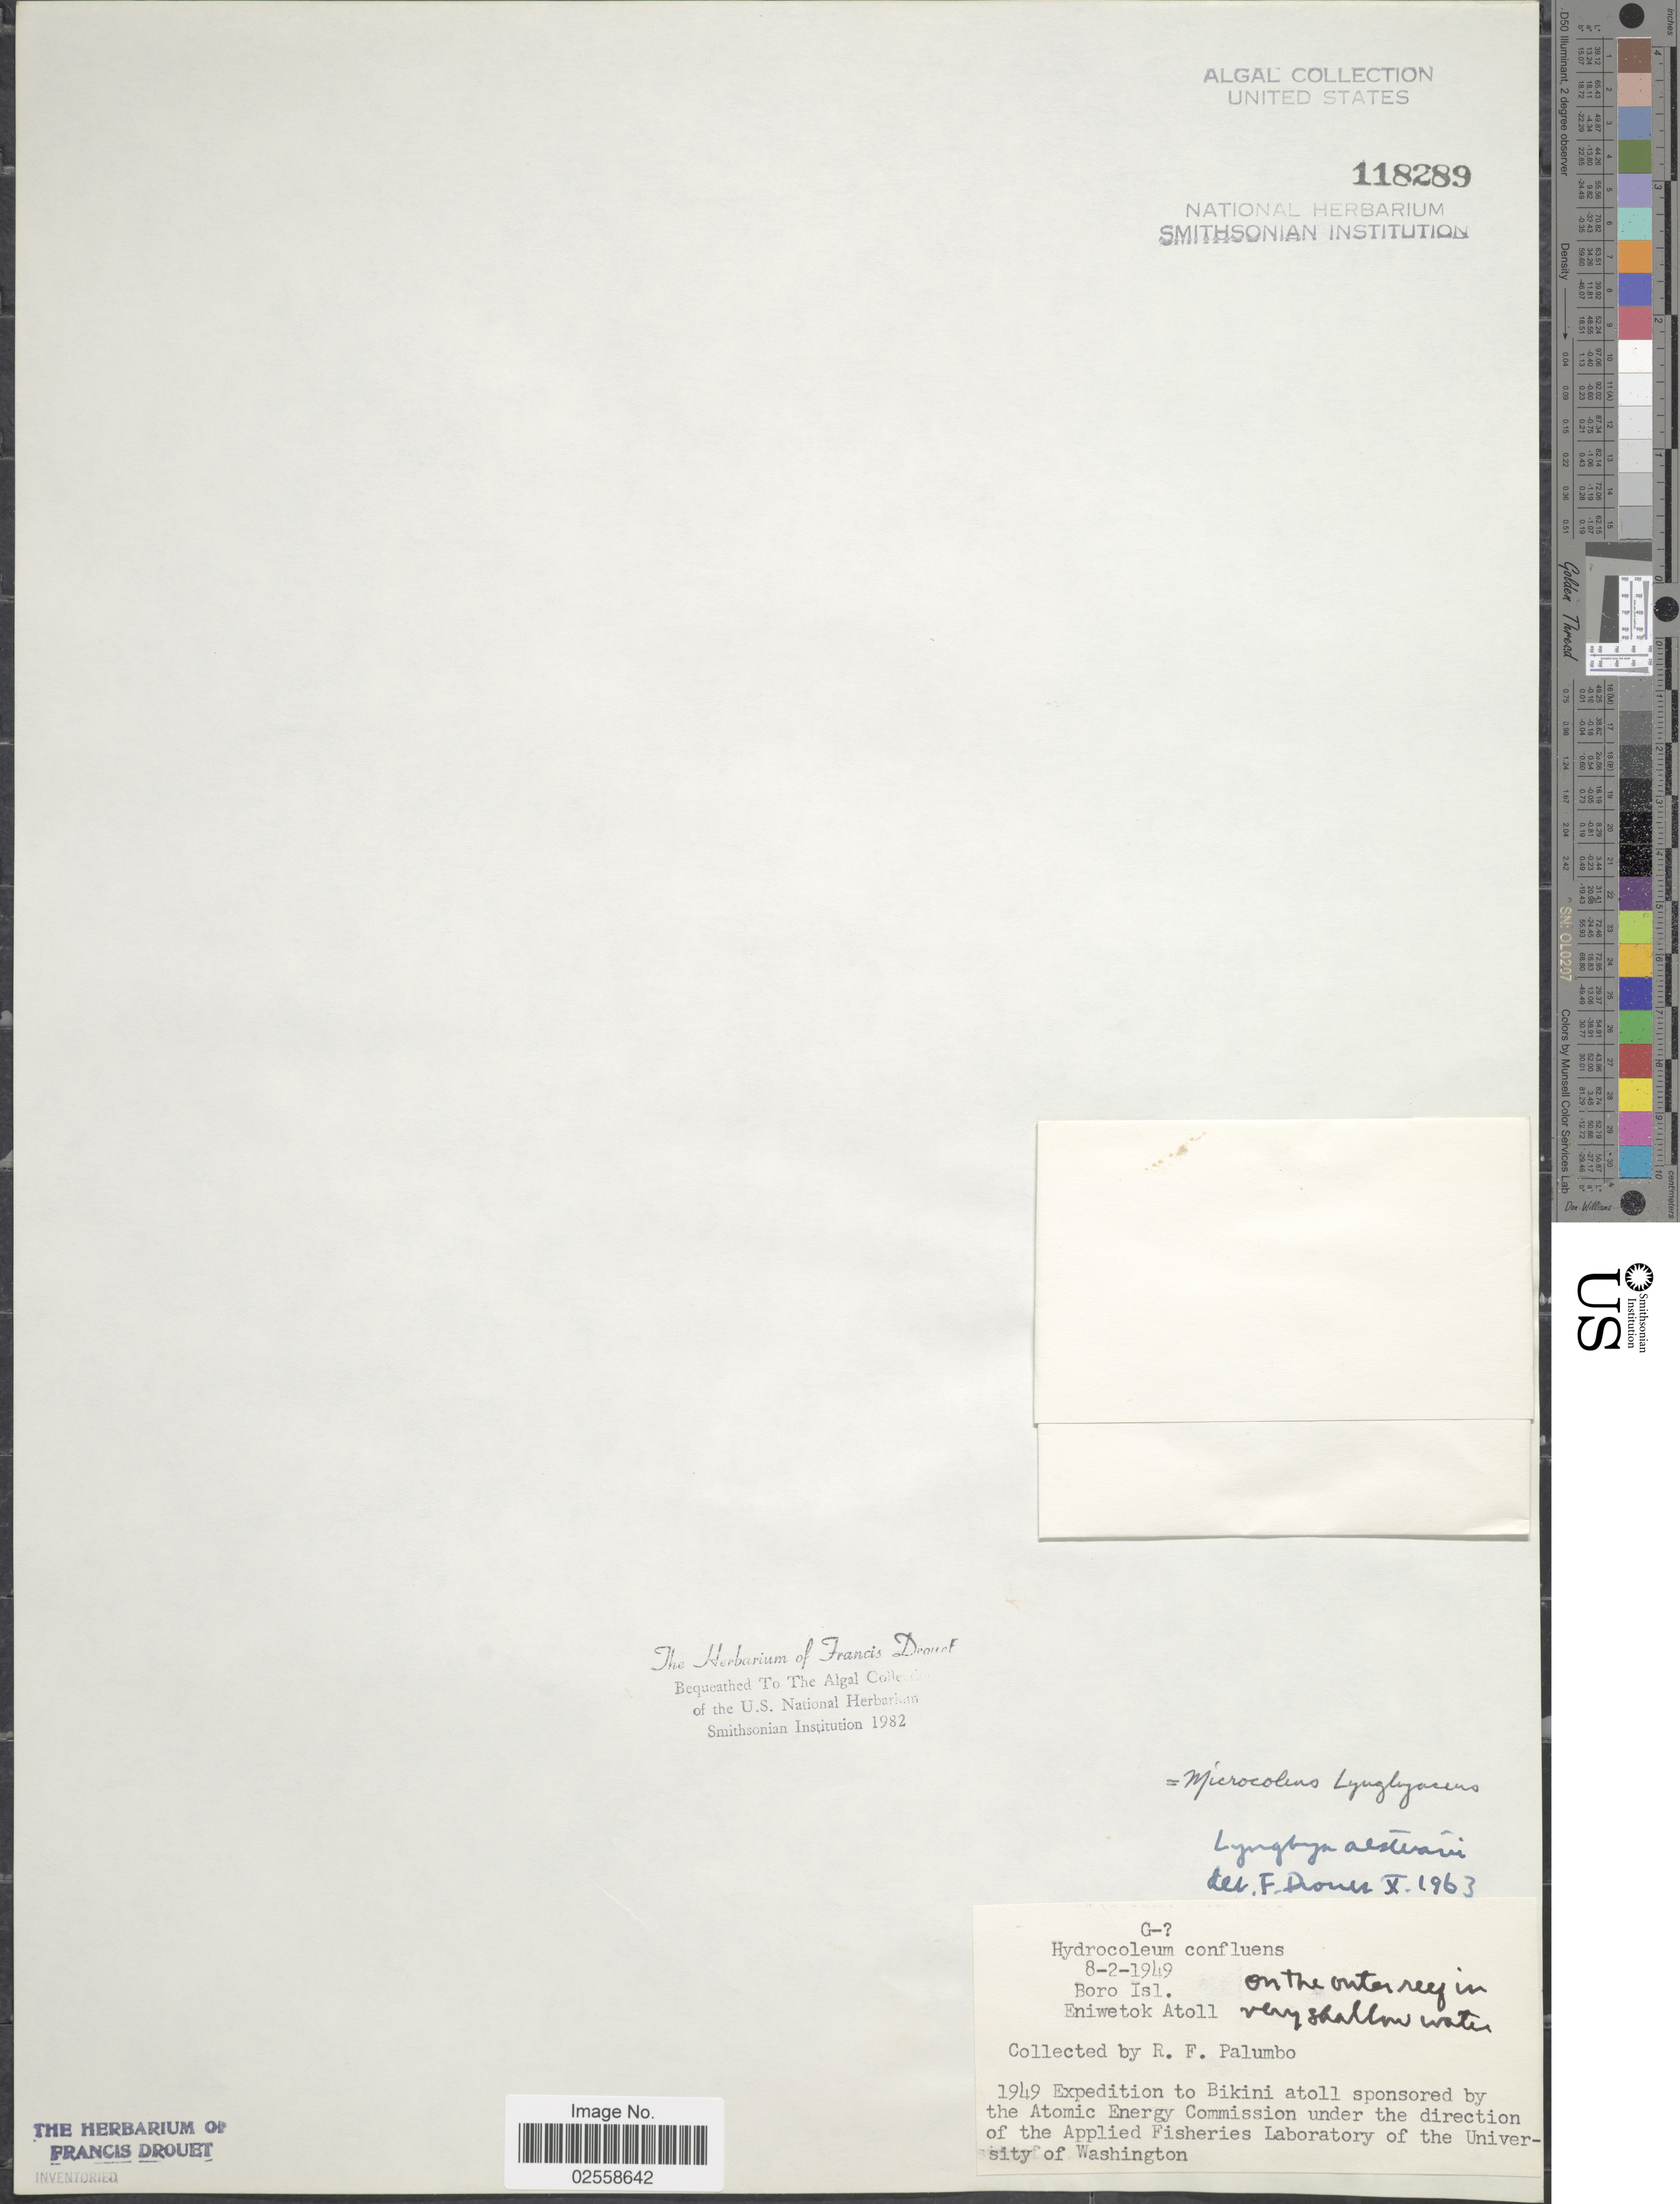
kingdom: Bacteria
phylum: Cyanobacteria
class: Cyanobacteriia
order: Cyanobacteriales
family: Microcoleaceae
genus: Microcoleus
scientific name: Microcoleus lyngbyaceus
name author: Kütz. ex Forti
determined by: Drouet, F. E.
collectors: R. Palumbo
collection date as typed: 02 Aug 1949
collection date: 1949-08-02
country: Marshall Islands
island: Enewetak [Eniwetok] Atoll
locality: Boro Islet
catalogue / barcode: US 118289